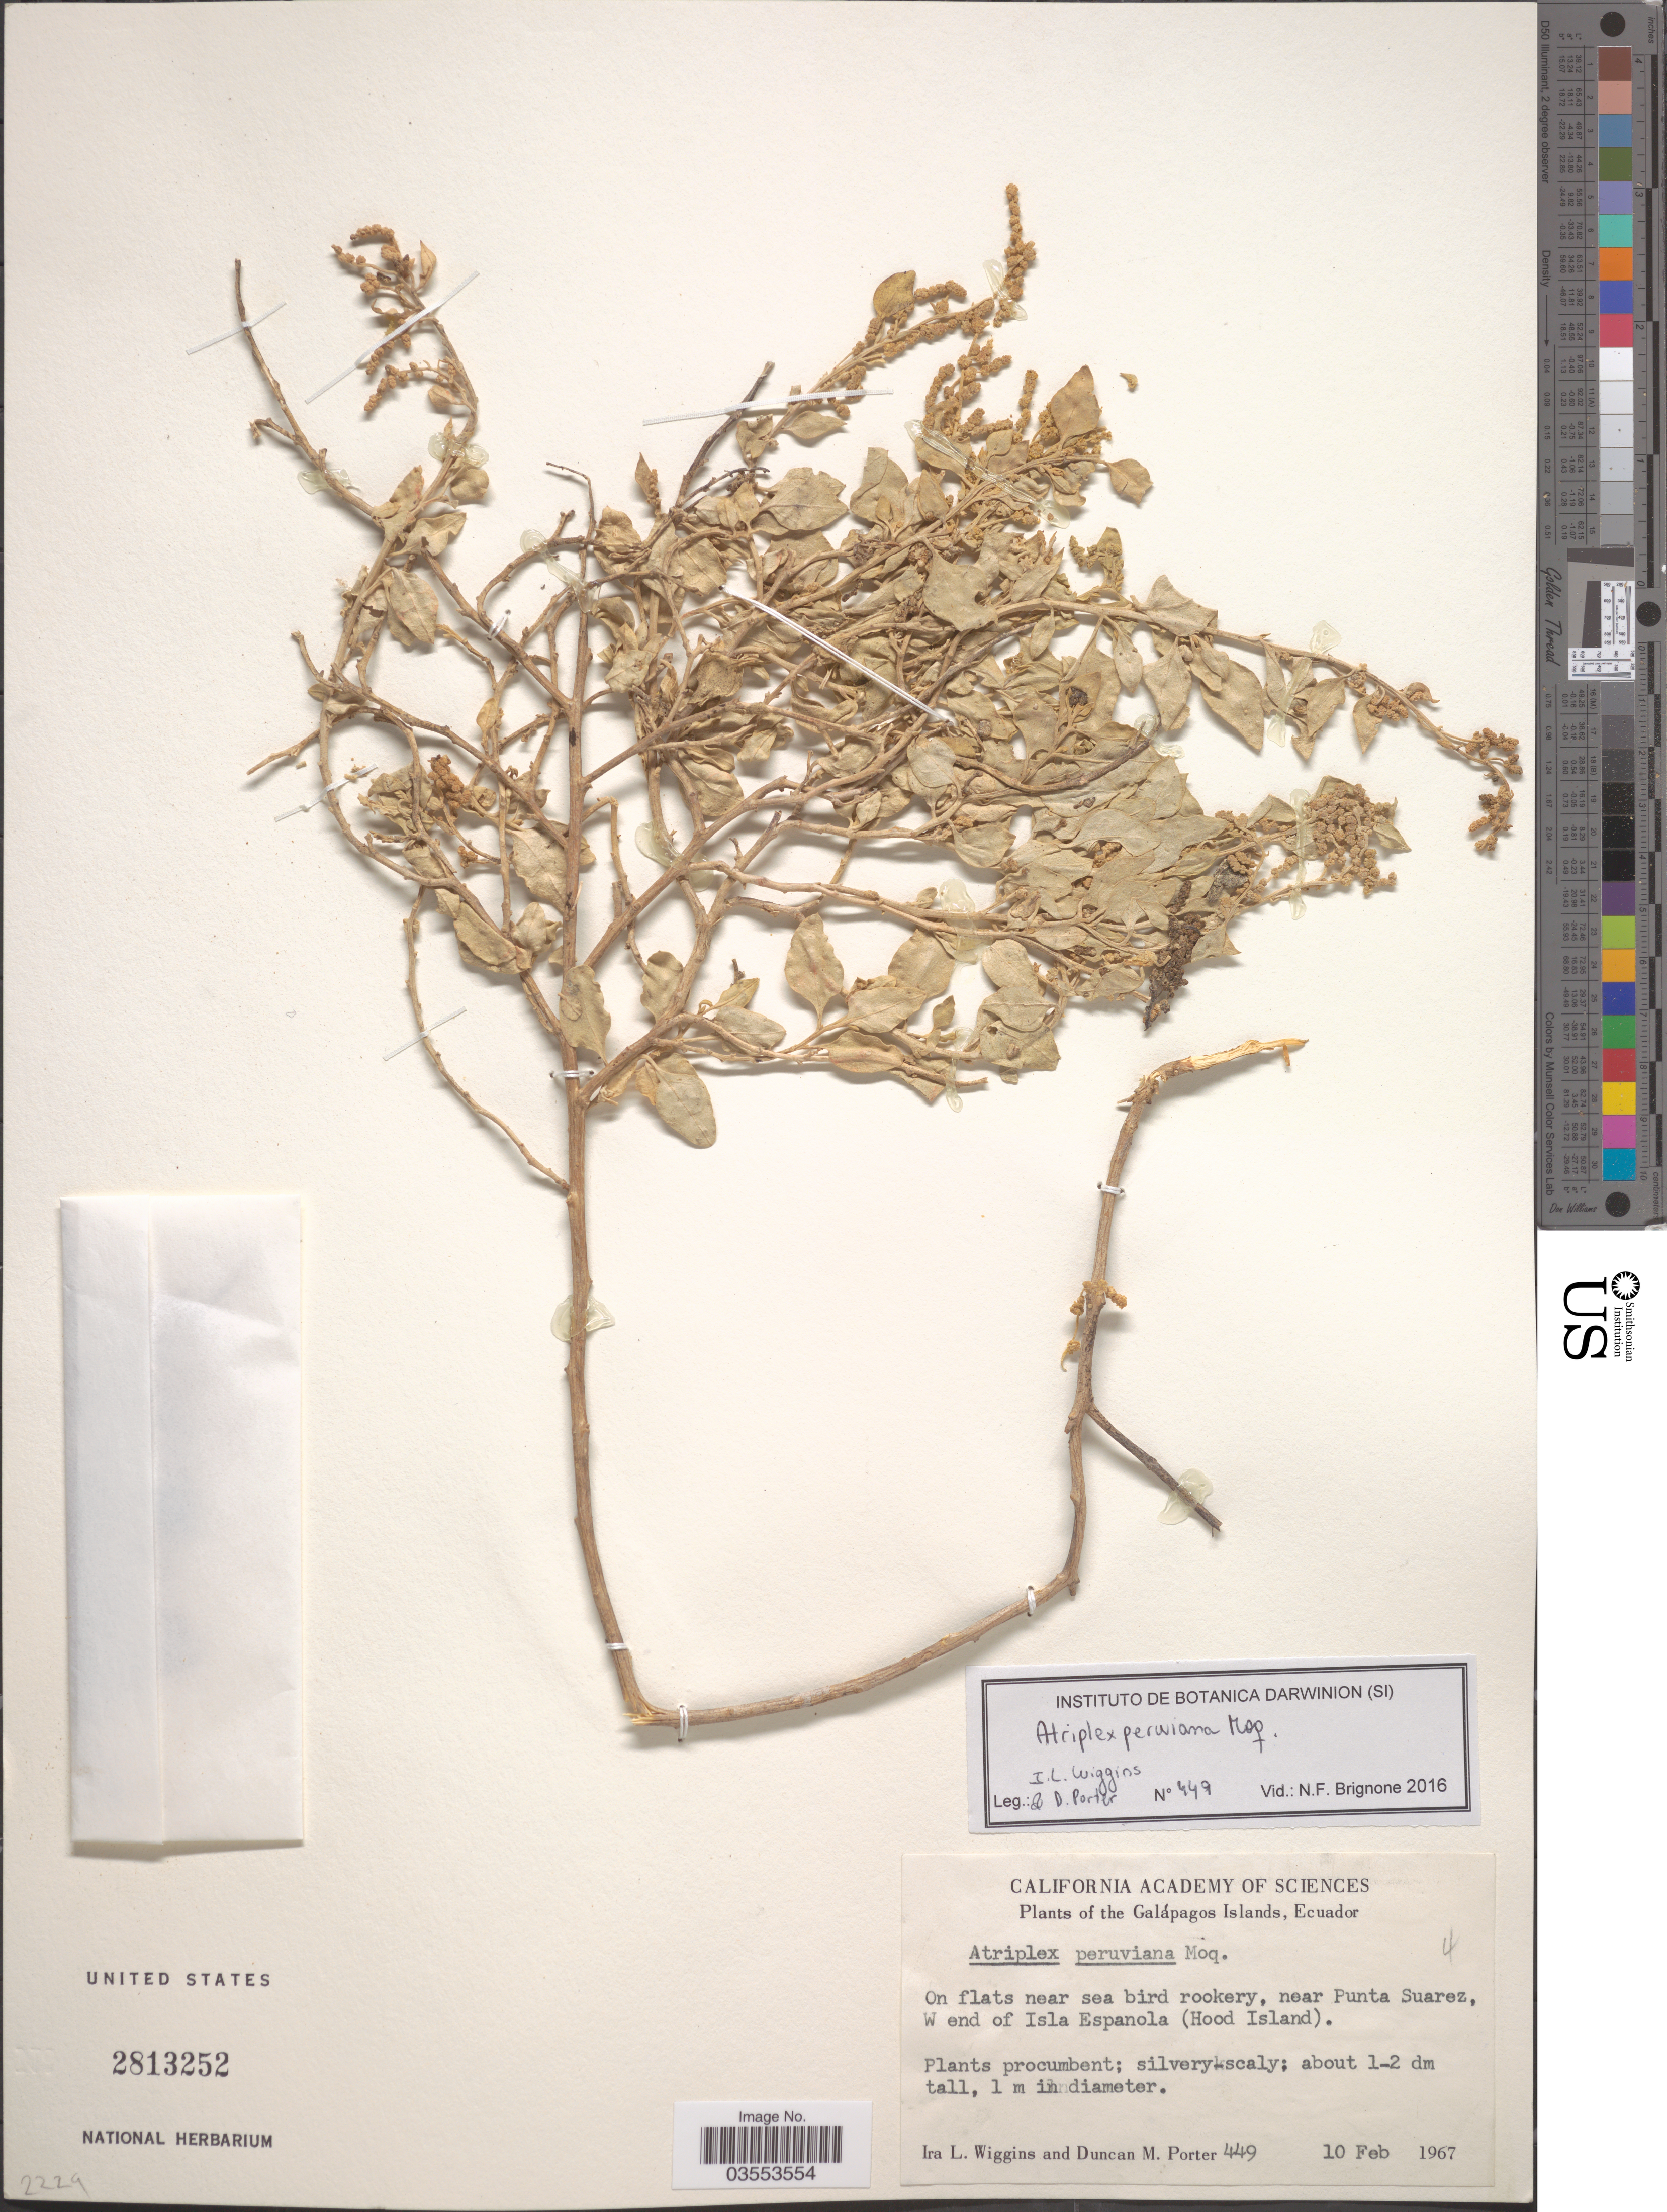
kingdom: Plantae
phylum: Tracheophyta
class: Magnoliopsida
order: Caryophyllales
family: Amaranthaceae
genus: Atriplex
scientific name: Atriplex peruviana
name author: Moq.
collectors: I. L. Wiggins & D. M. Porter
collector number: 449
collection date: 1967-02-10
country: Ecuador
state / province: Colón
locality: Galápagos Islands. On flats near sea bird rookery, near Punta Suarez, W end of Isla Espanola (Hood Island).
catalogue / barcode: US 2813252